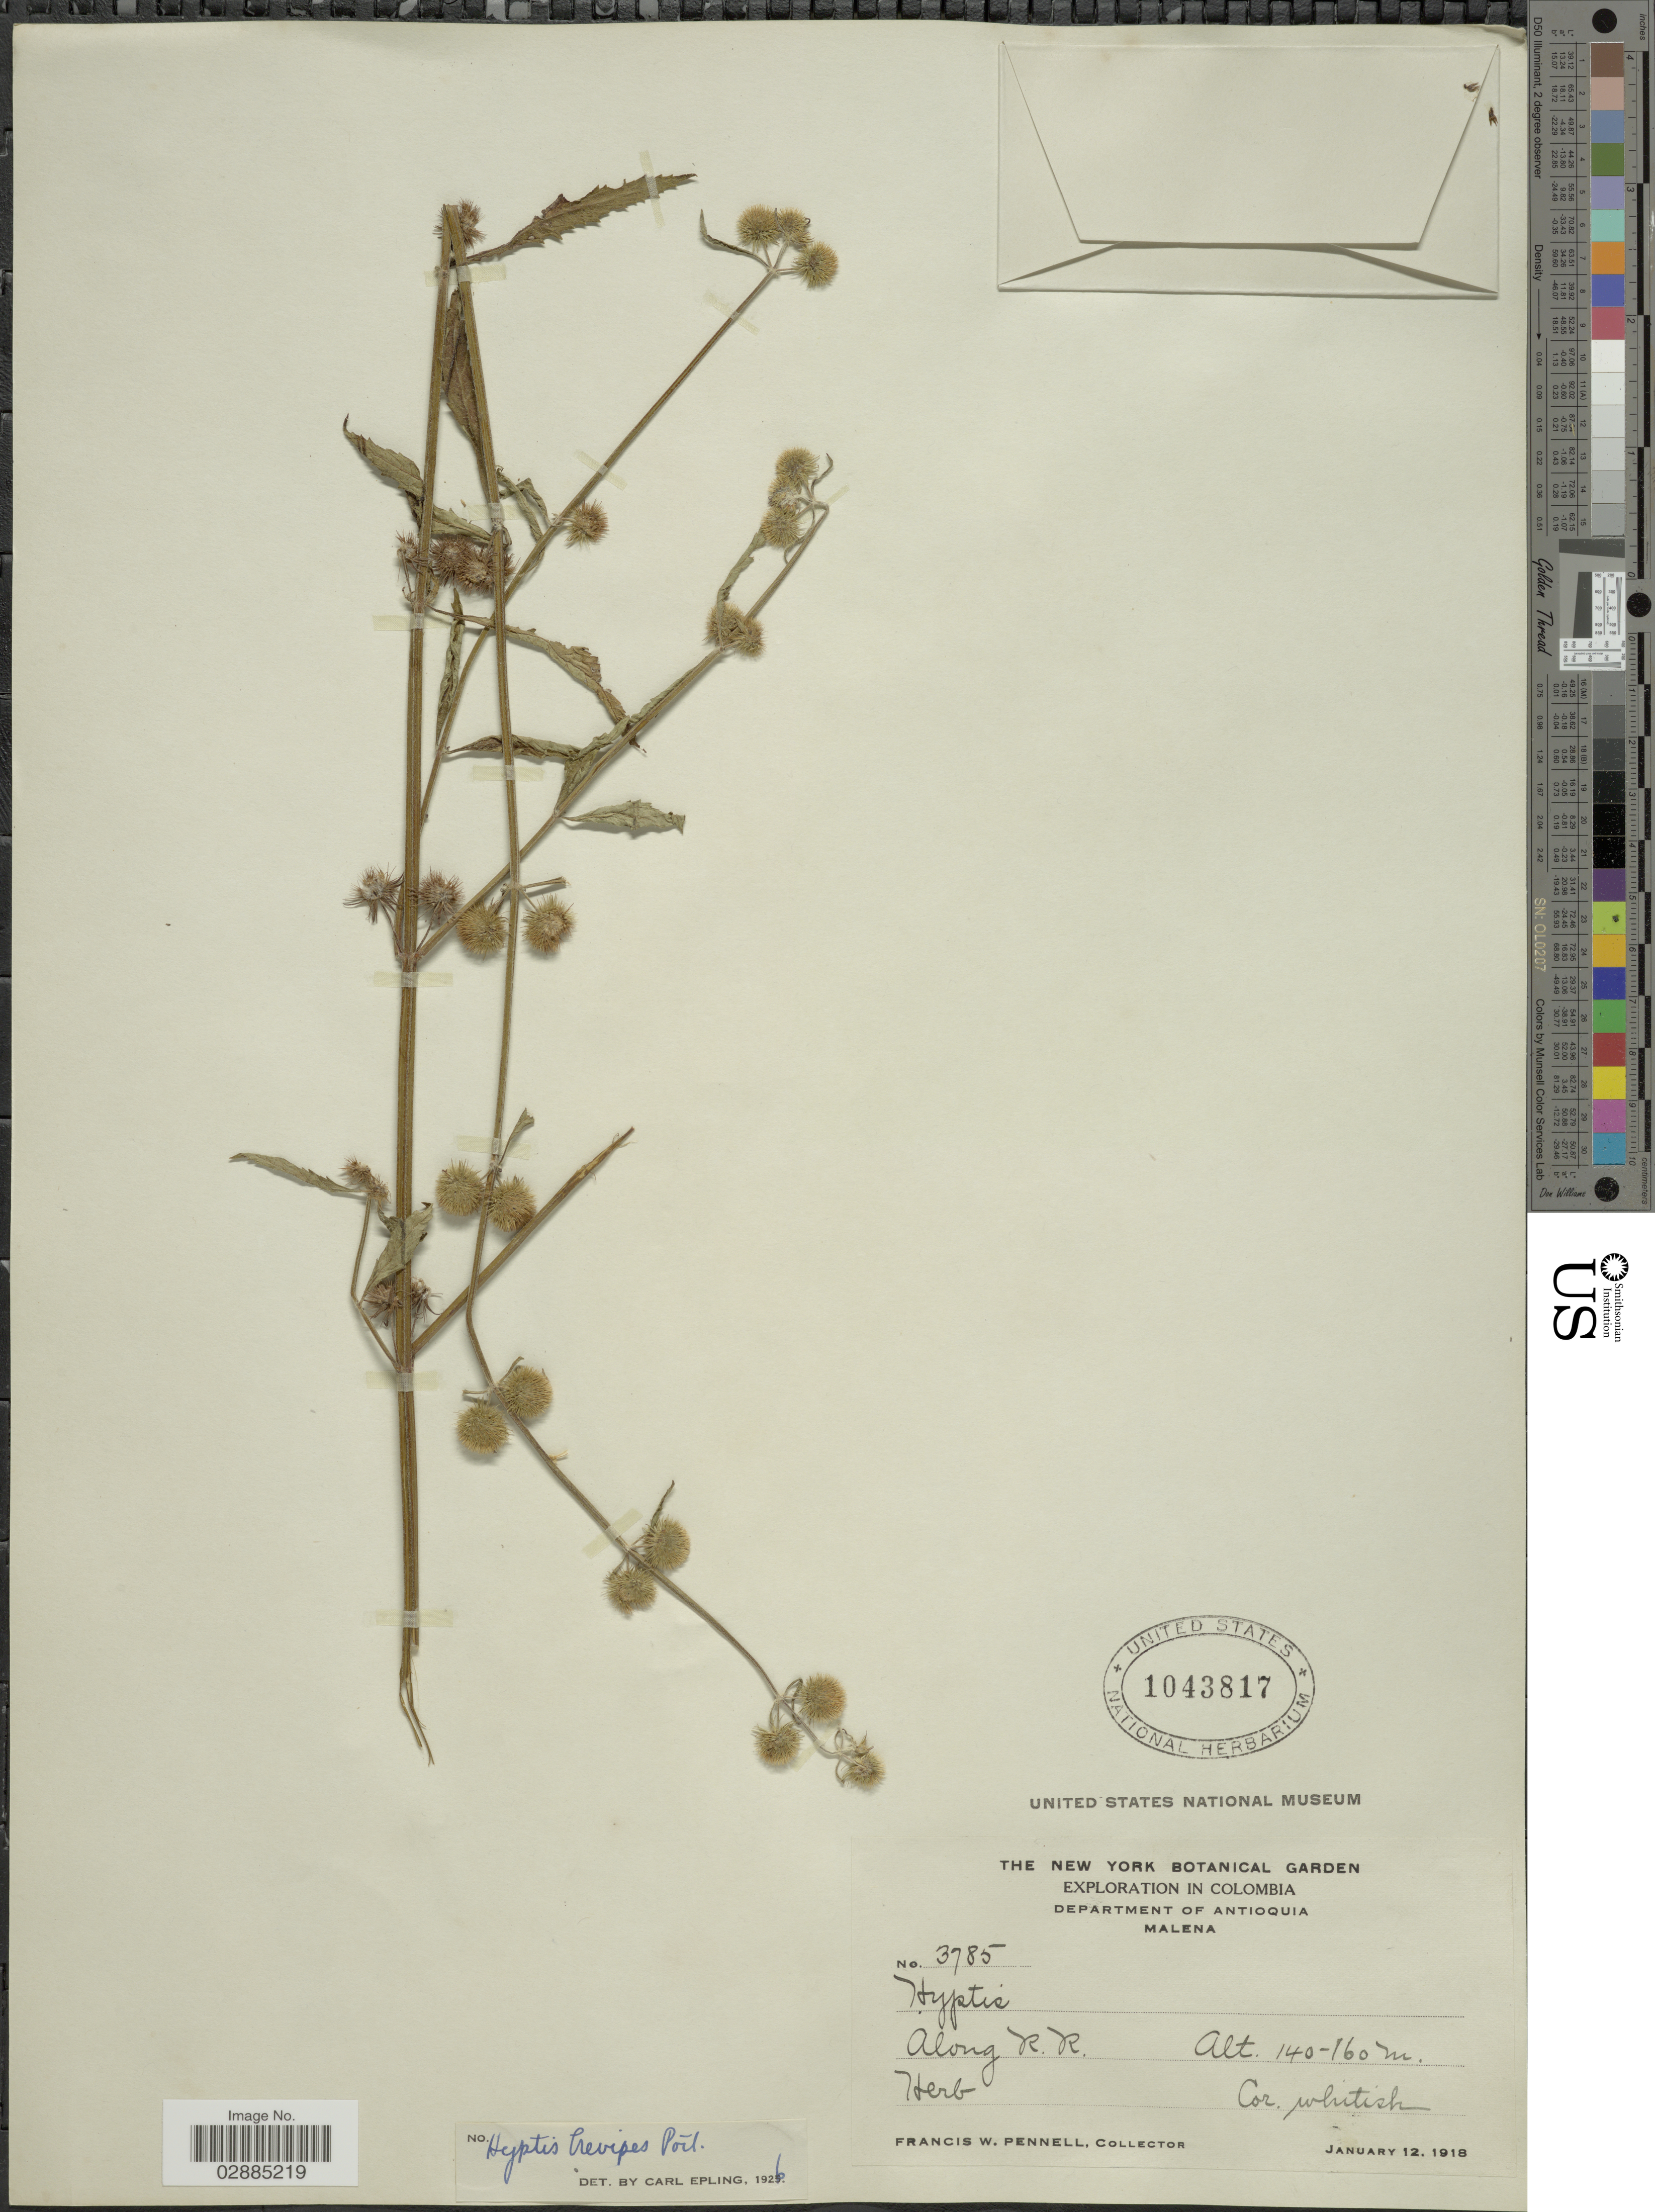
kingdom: Plantae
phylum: Tracheophyta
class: Magnoliopsida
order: Lamiales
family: Lamiaceae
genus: Hyptis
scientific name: Hyptis brevipes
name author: Poit.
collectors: F. W. Pennell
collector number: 3785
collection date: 1918-01-12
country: Colombia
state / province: Antioquia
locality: Department of Antioquia, Malena, Along R.R.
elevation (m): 140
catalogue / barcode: US 1043817